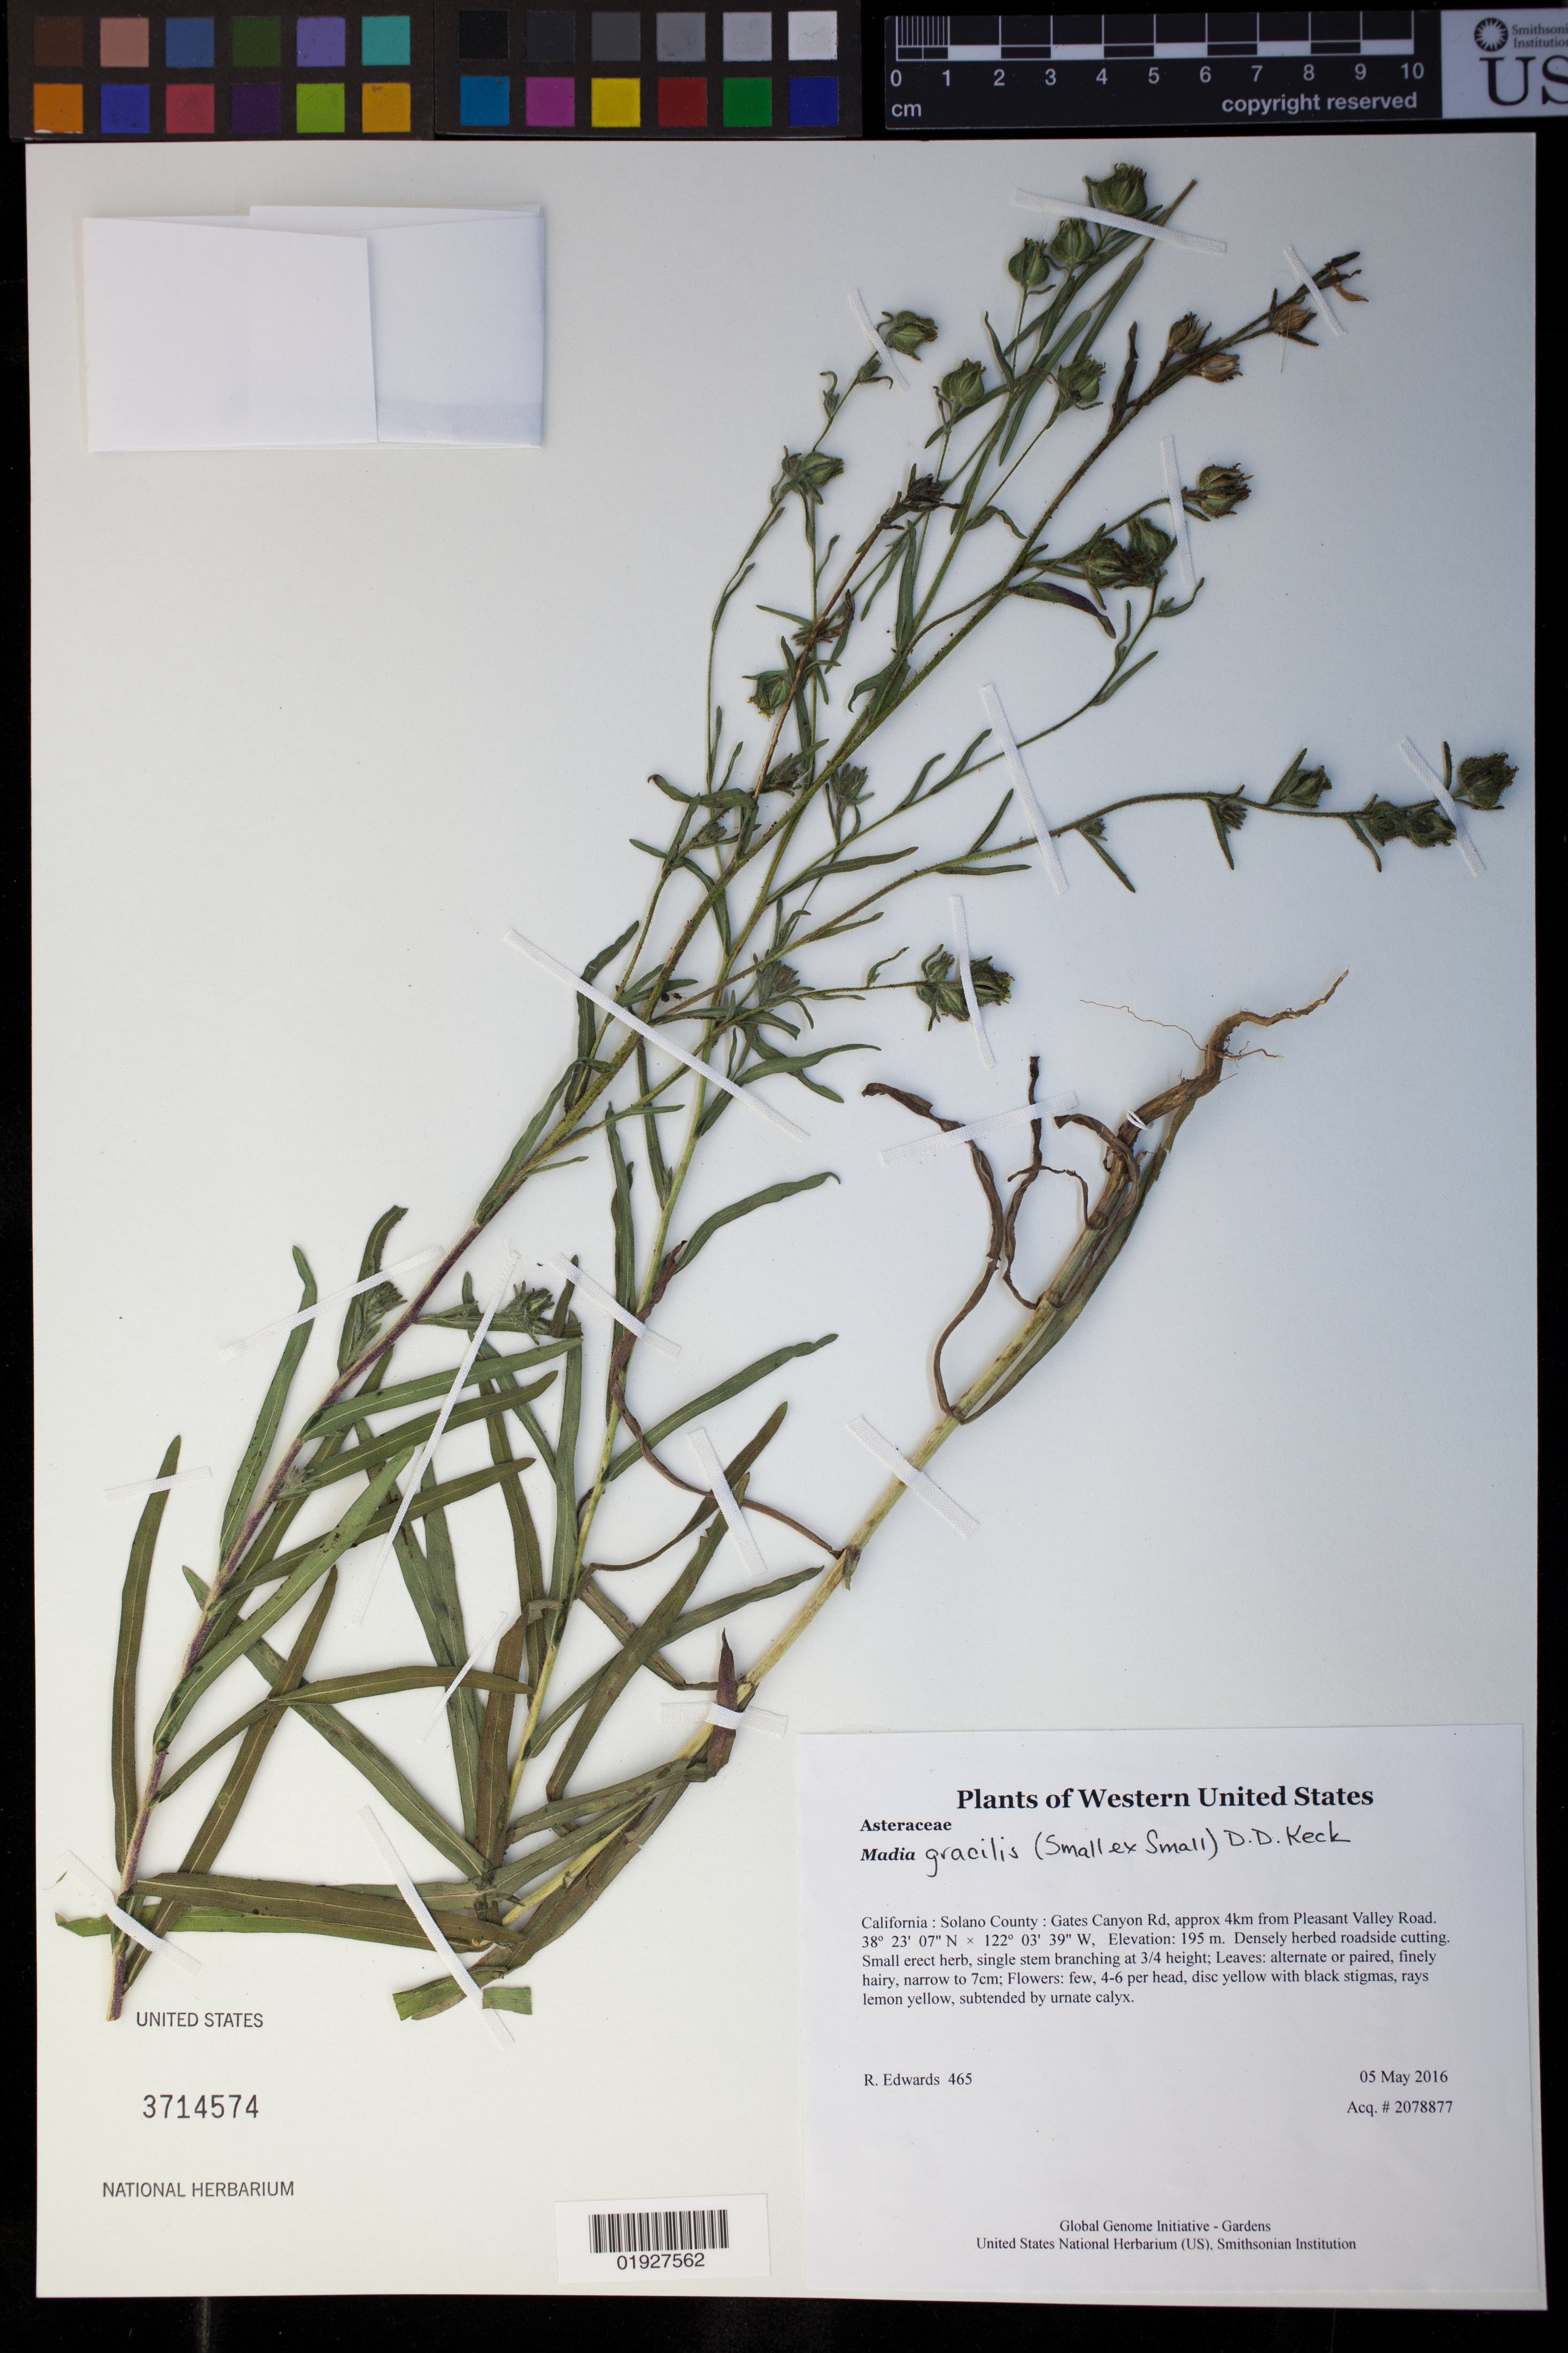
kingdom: Plantae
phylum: Tracheophyta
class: Magnoliopsida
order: Asterales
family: Asteraceae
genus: Madia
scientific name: Madia gracilis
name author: (Small ex Small) D.D. Keck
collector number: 465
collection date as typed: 5 May 2016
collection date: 2016-05-05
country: United States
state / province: California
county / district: Solano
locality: Gates Canyon Rd, approx 4km from Pleasant Valley Road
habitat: Densely herbed roadside cutting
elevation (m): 195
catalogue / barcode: US 3714574